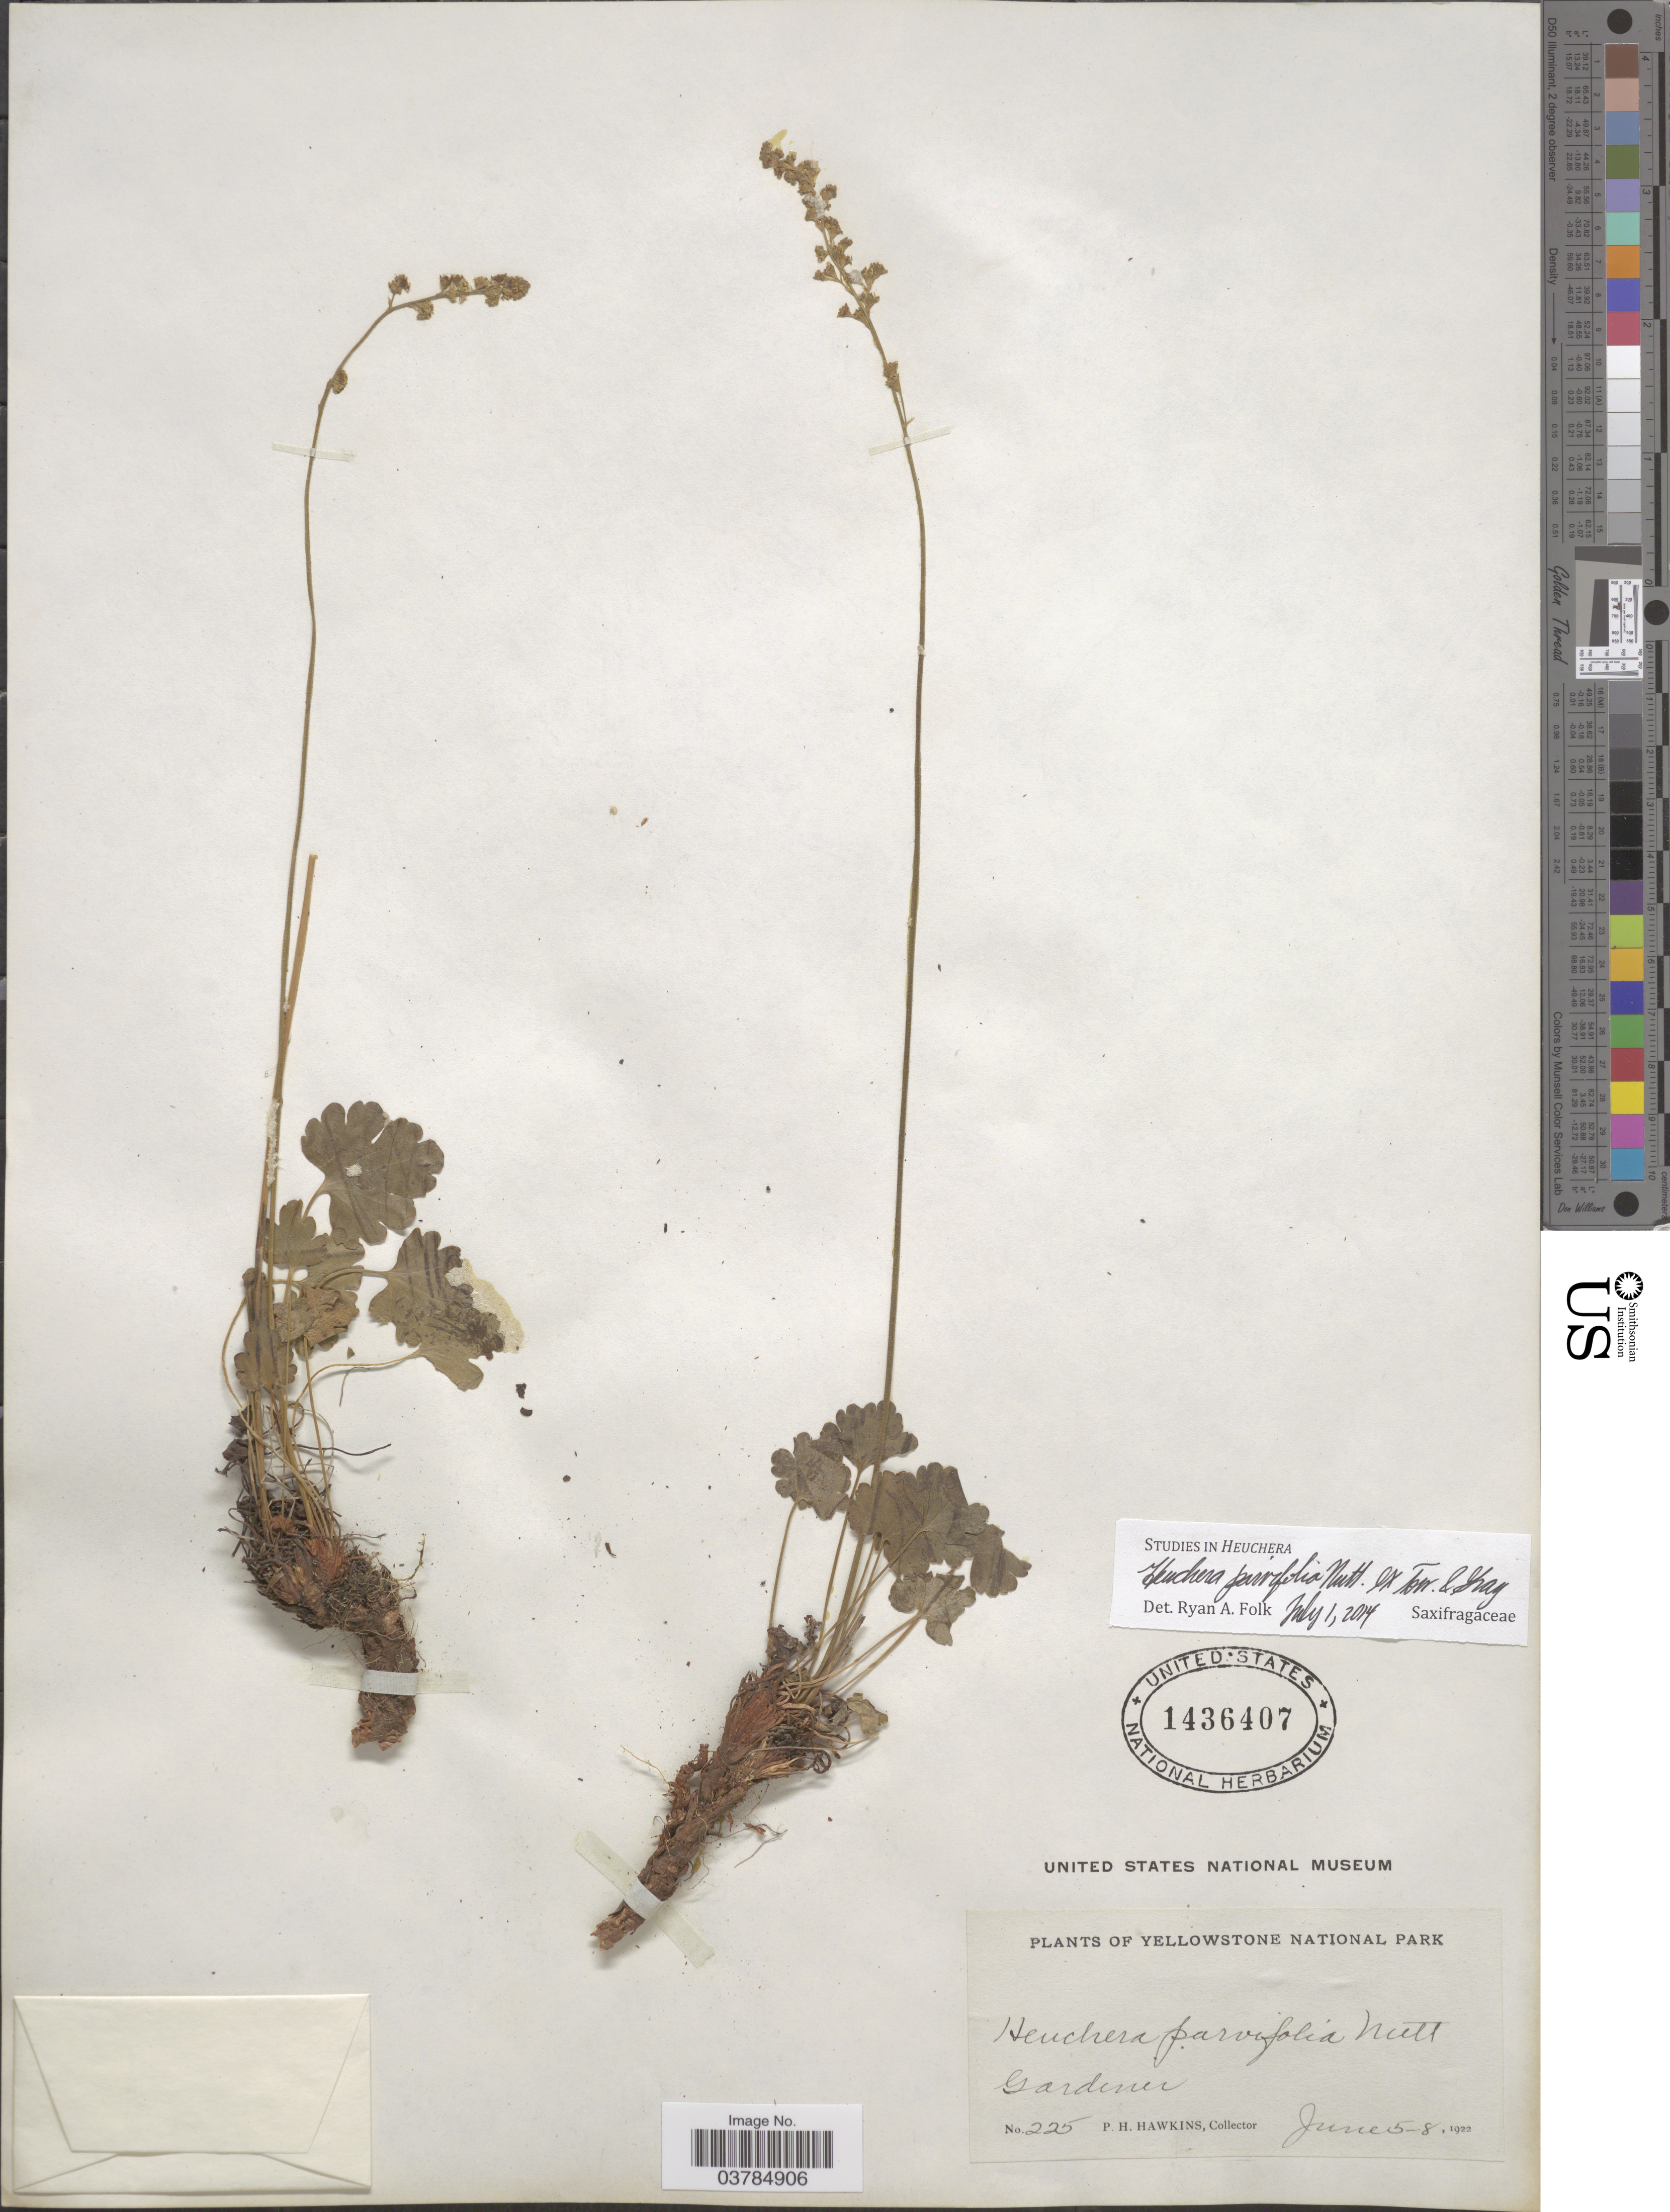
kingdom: Plantae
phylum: Tracheophyta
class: Magnoliopsida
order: Saxifragales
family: Saxifragaceae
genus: Heuchera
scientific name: Heuchera parvifolia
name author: Nutt.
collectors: P. Hawkins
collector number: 225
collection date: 1922-06-05/1922-06-08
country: United States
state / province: Montana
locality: Yellowstone National Park. Gardiner.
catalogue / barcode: US 1436407